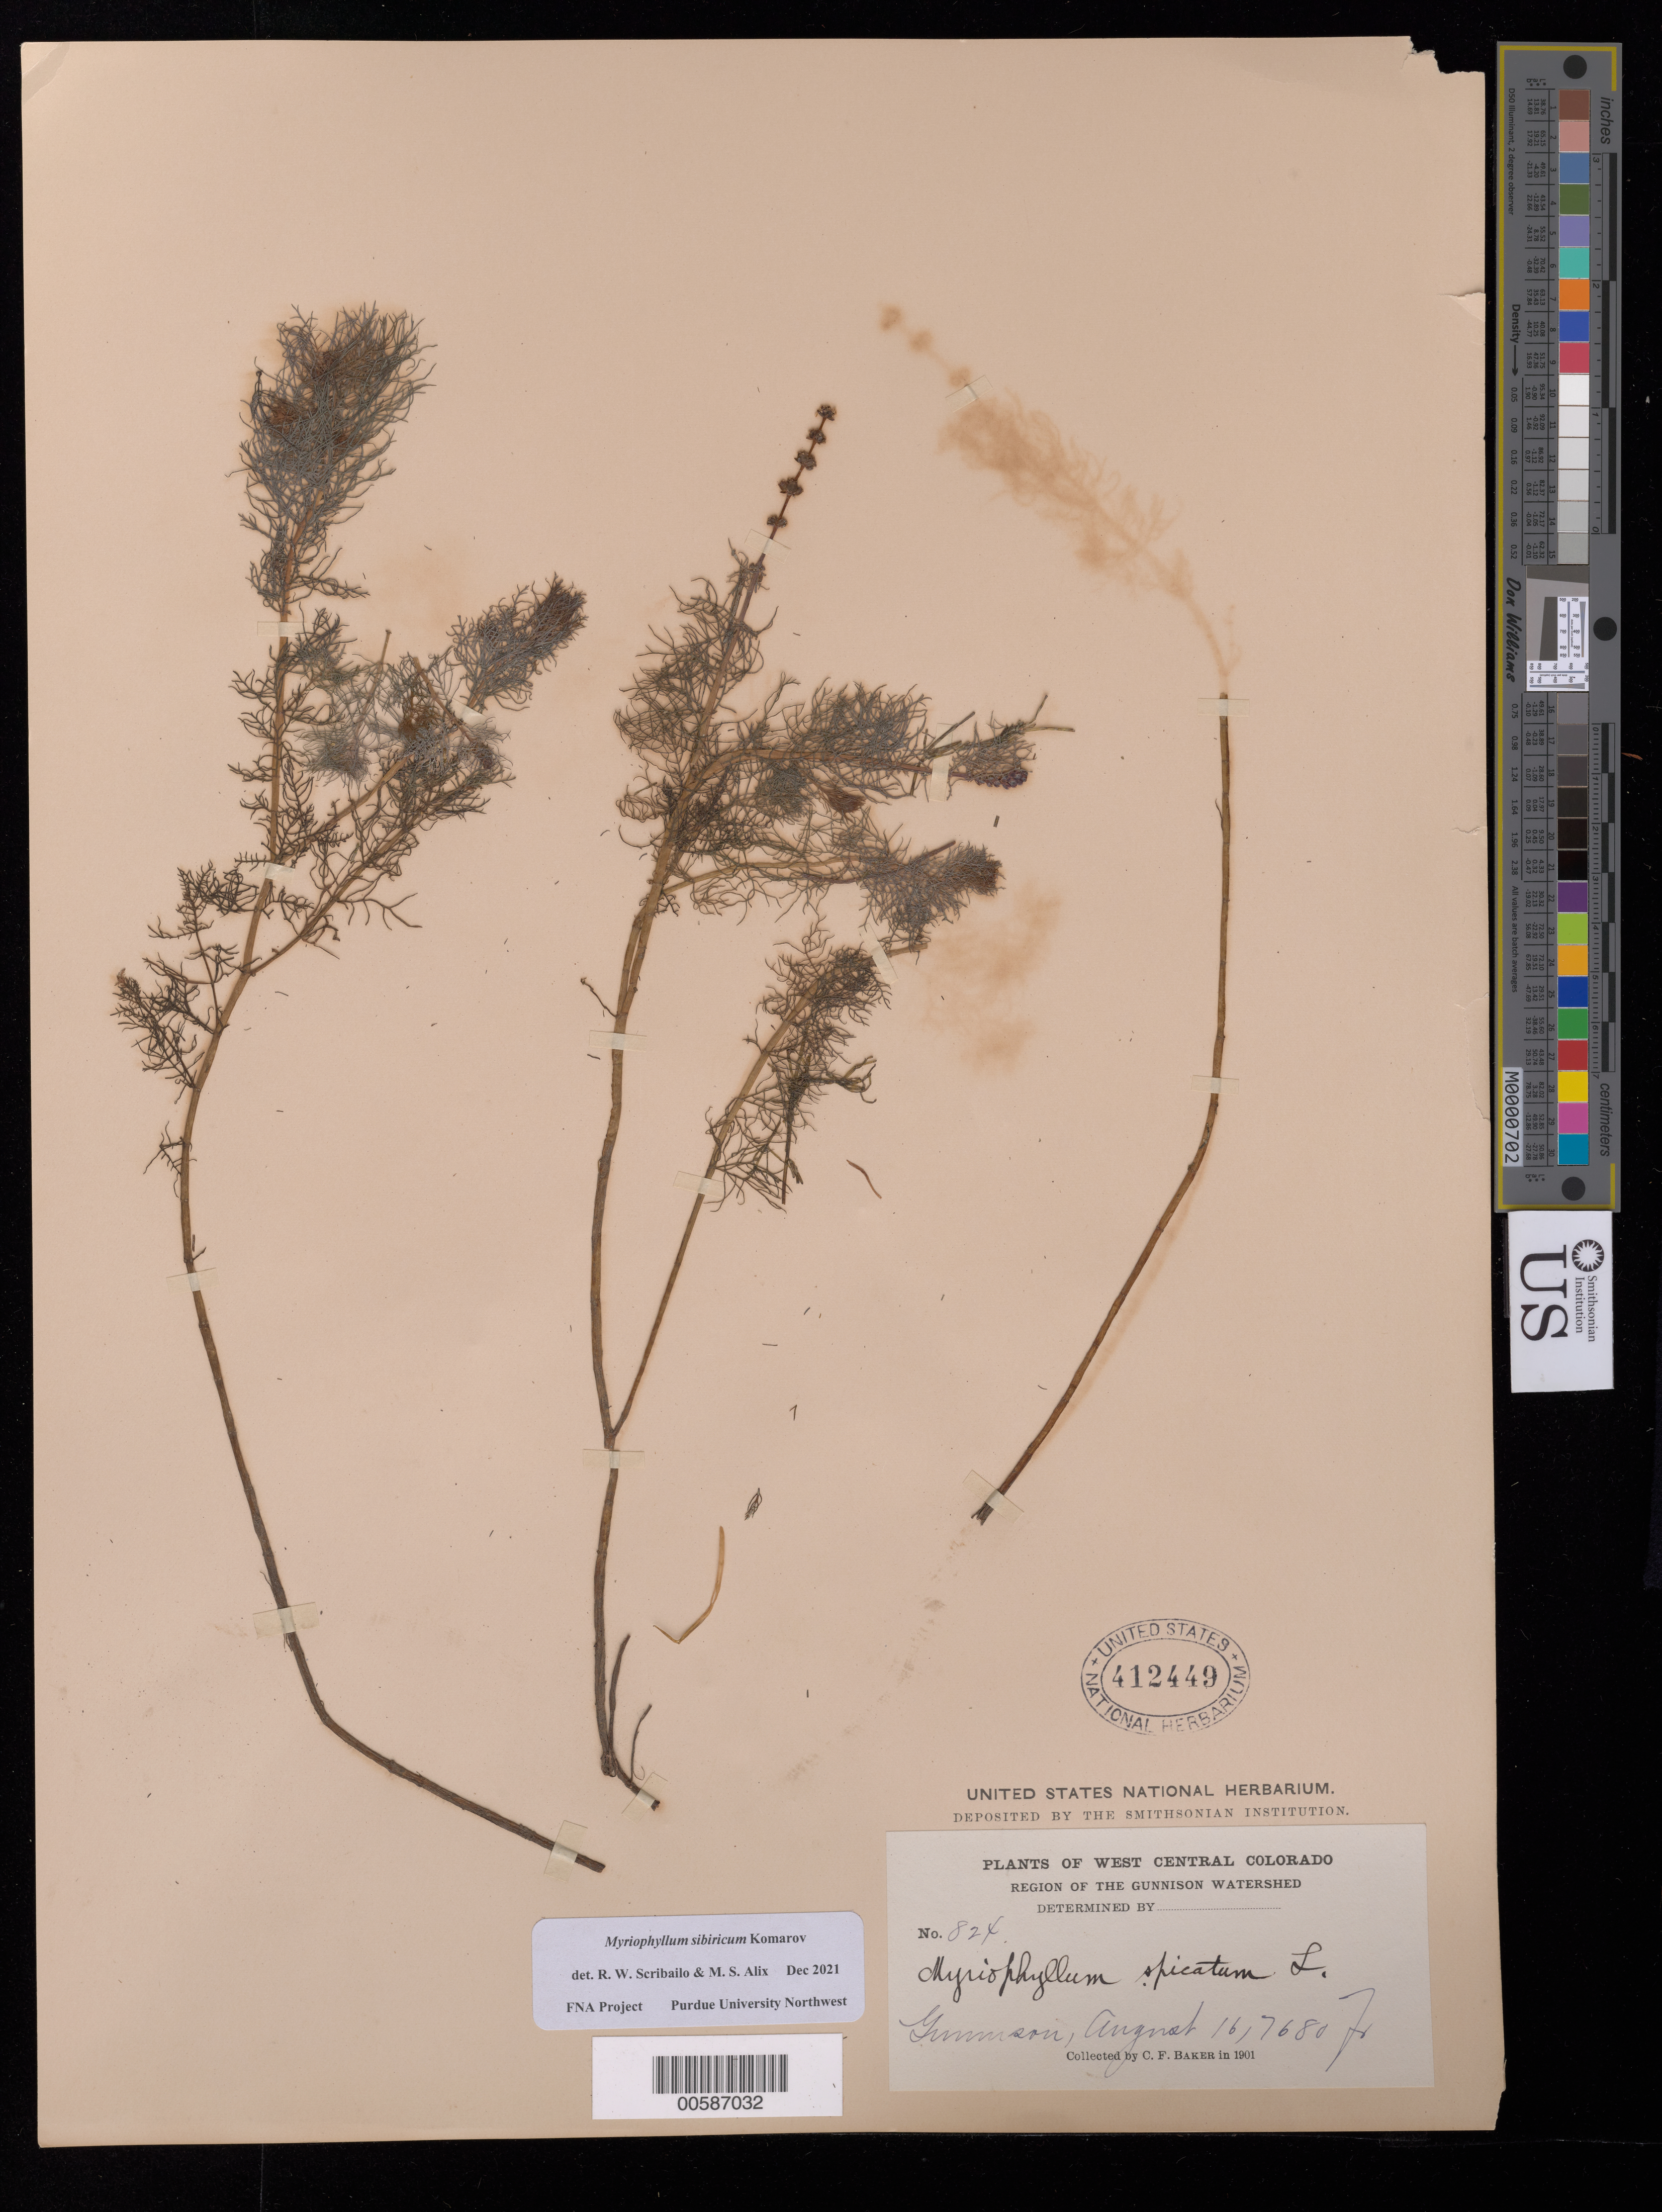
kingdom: Plantae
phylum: Tracheophyta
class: Magnoliopsida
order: Saxifragales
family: Haloragaceae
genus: Myriophyllum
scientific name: Myriophyllum sibiricum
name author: Kom.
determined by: Scribailo, R. W.; Alix, M. S.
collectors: C. F. Baker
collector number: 824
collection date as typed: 16 Aug 1901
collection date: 1901-08-16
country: United States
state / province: Colorado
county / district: Gunnison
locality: Gunnison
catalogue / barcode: US 412449